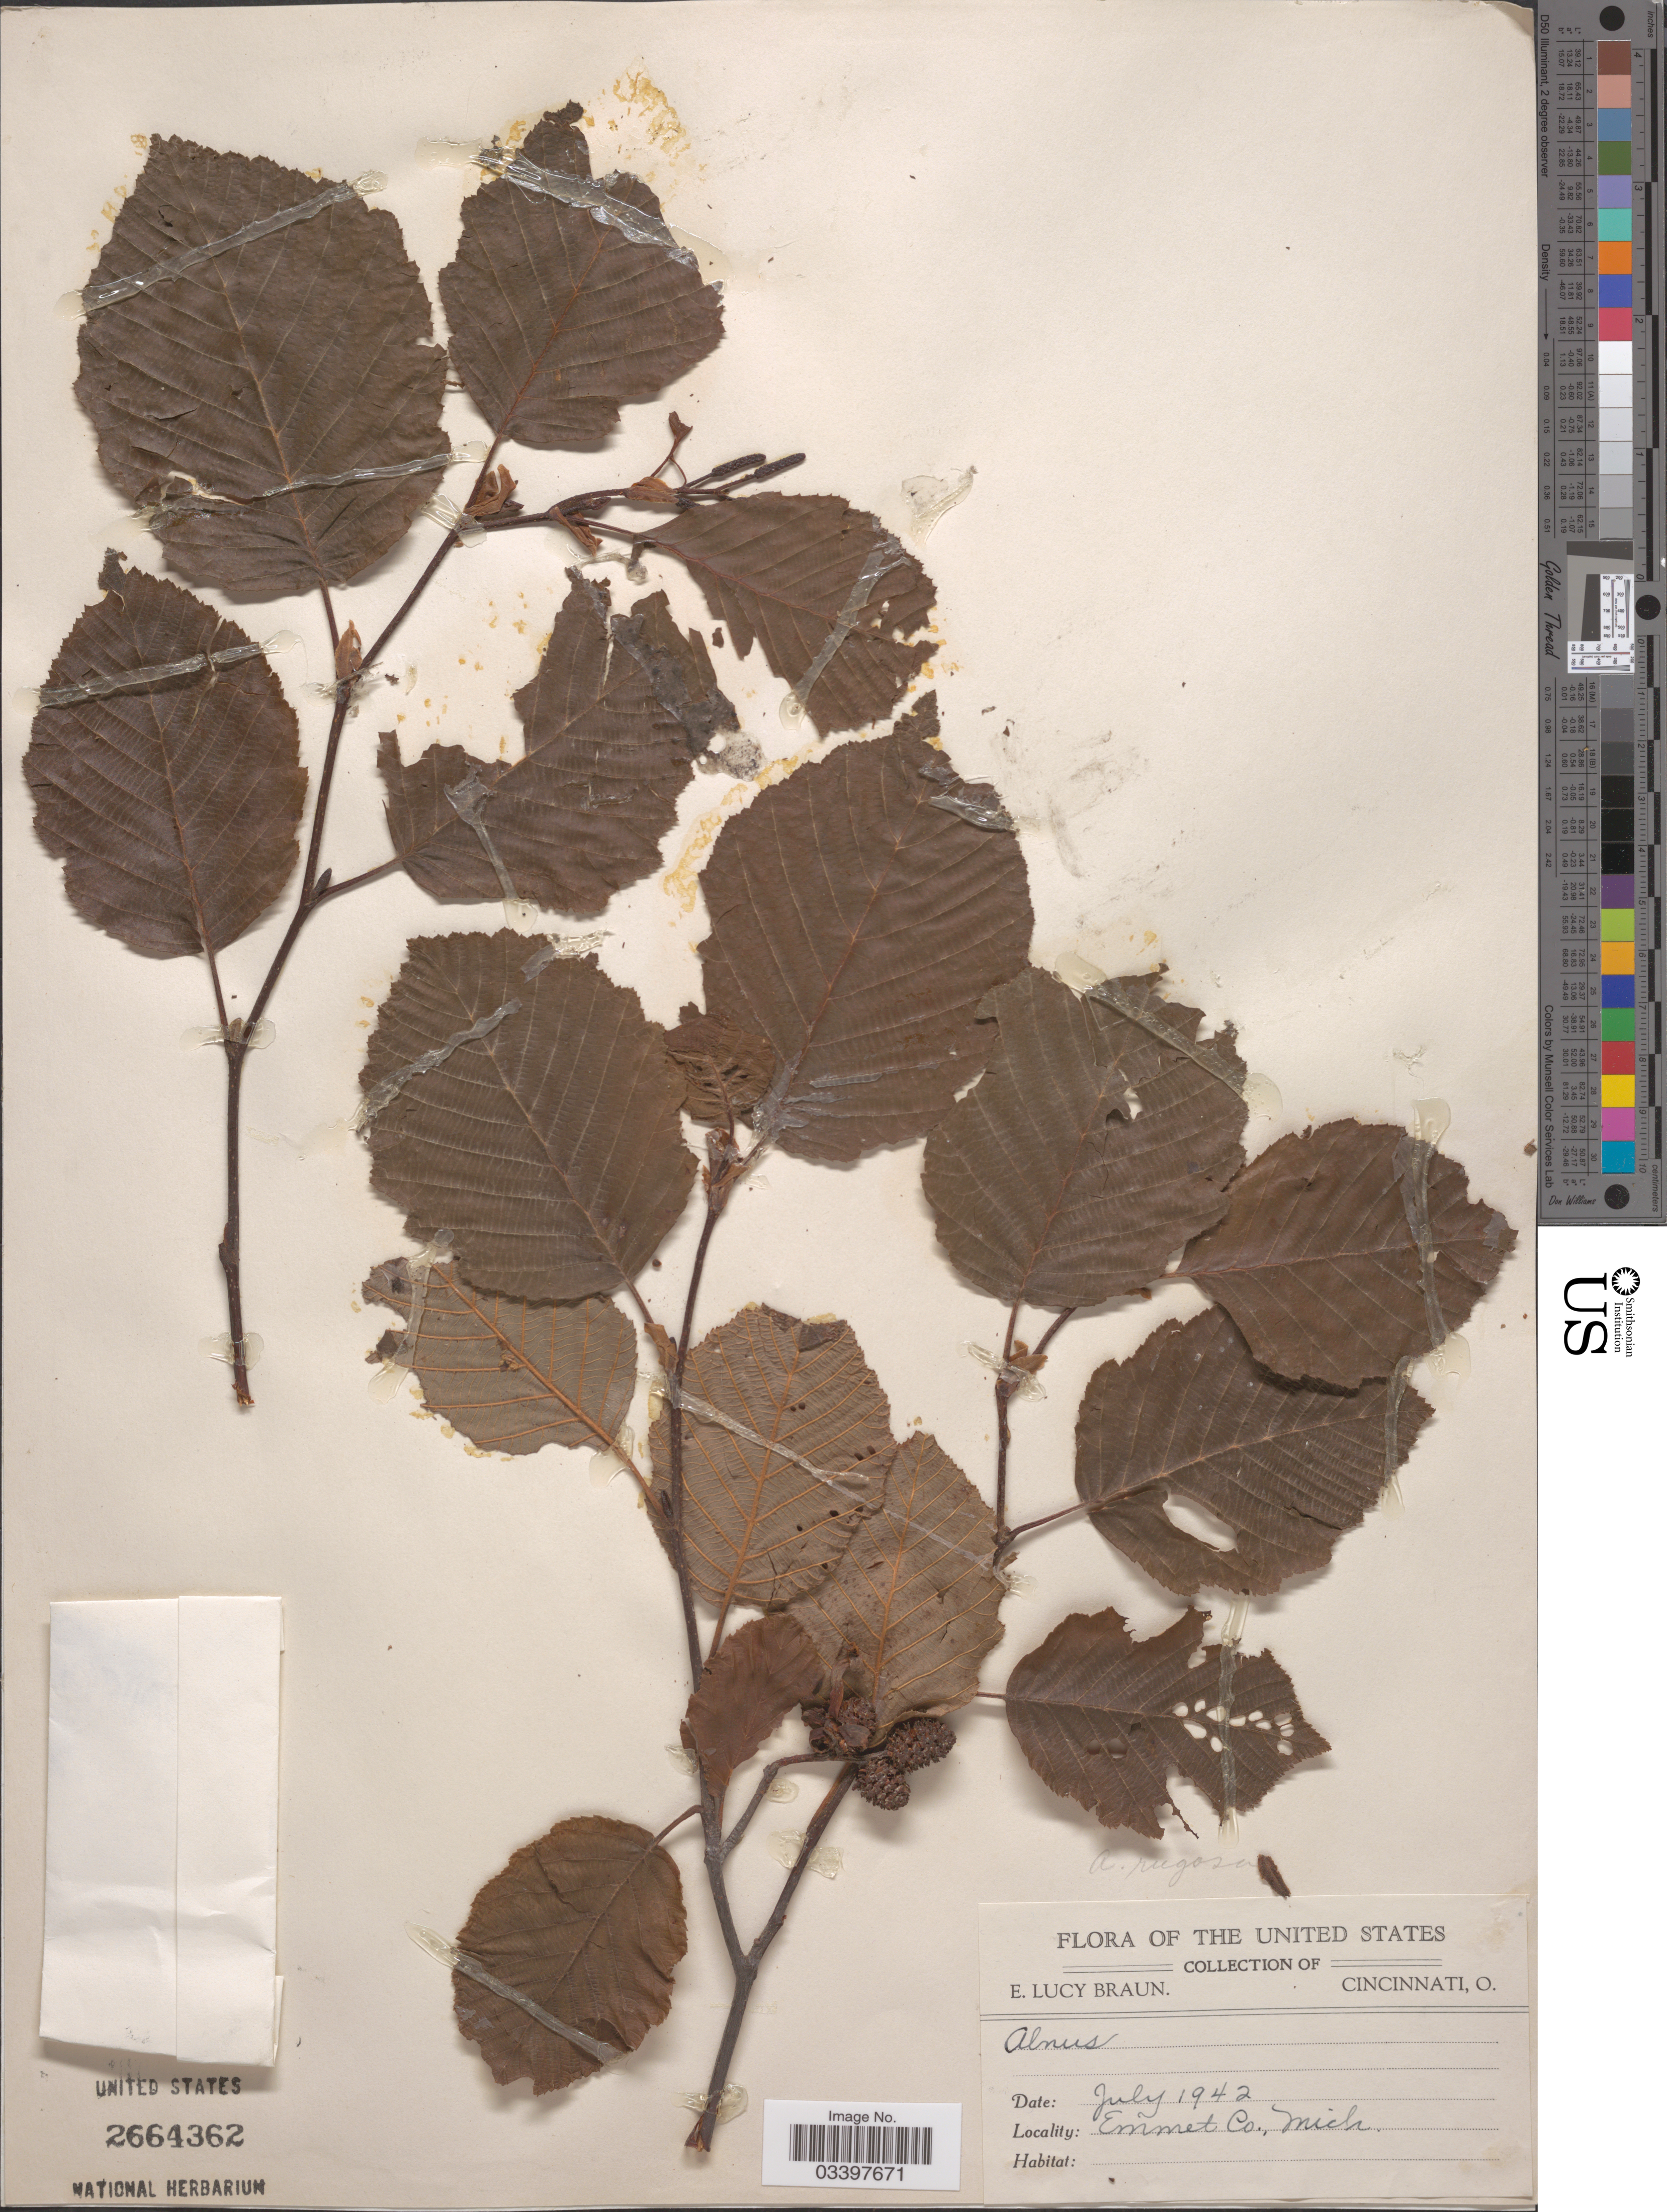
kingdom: Plantae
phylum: Tracheophyta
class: Magnoliopsida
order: Fagales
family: Betulaceae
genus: Alnus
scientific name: Alnus incana subsp. rugosa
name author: (Du Roi) R.T. Clausen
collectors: E. L. Braun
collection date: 1942-07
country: United States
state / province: Michigan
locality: Emmet Co.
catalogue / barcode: US 2664362